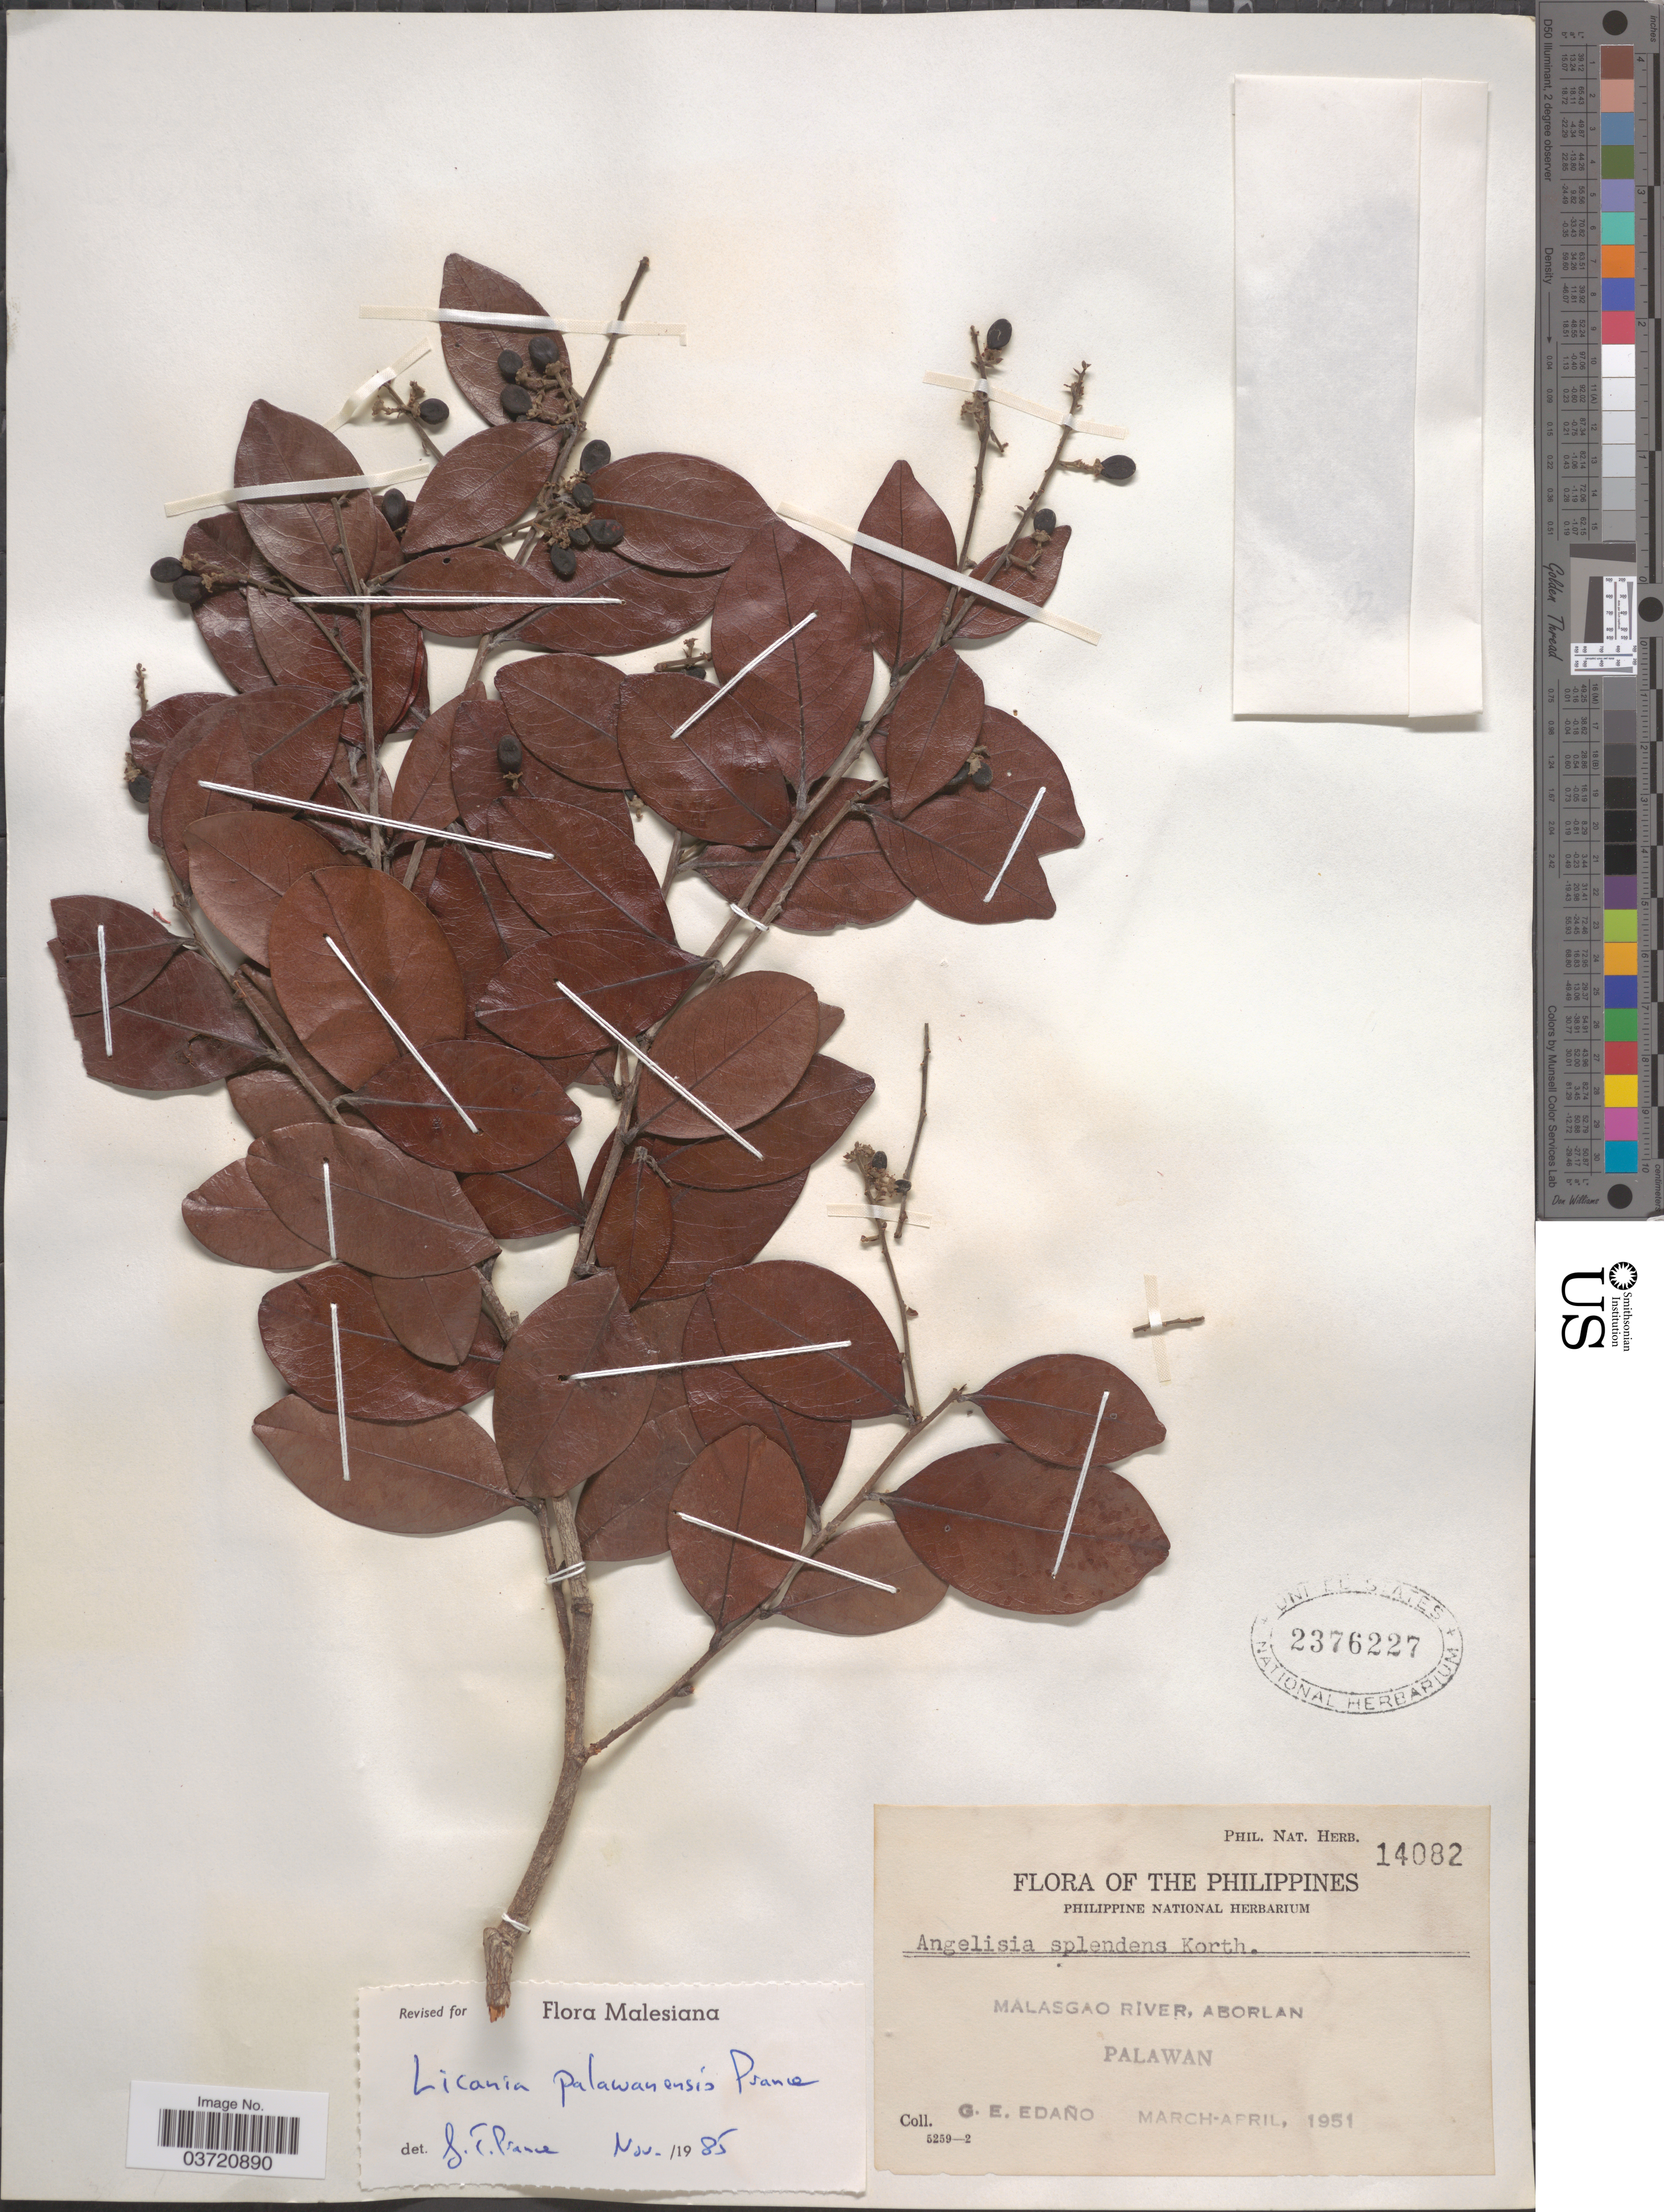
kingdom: Plantae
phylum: Tracheophyta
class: Magnoliopsida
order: Malpighiales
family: Chrysobalanaceae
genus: Licania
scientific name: Licania palawanensis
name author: Prance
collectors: G. E. Edaño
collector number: Phil. Nat. Herb. 14082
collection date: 1951-03/1951-04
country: Philippines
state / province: Mimaropa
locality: Malasgao River, Aborlan. Palawan.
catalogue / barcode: US 2376227